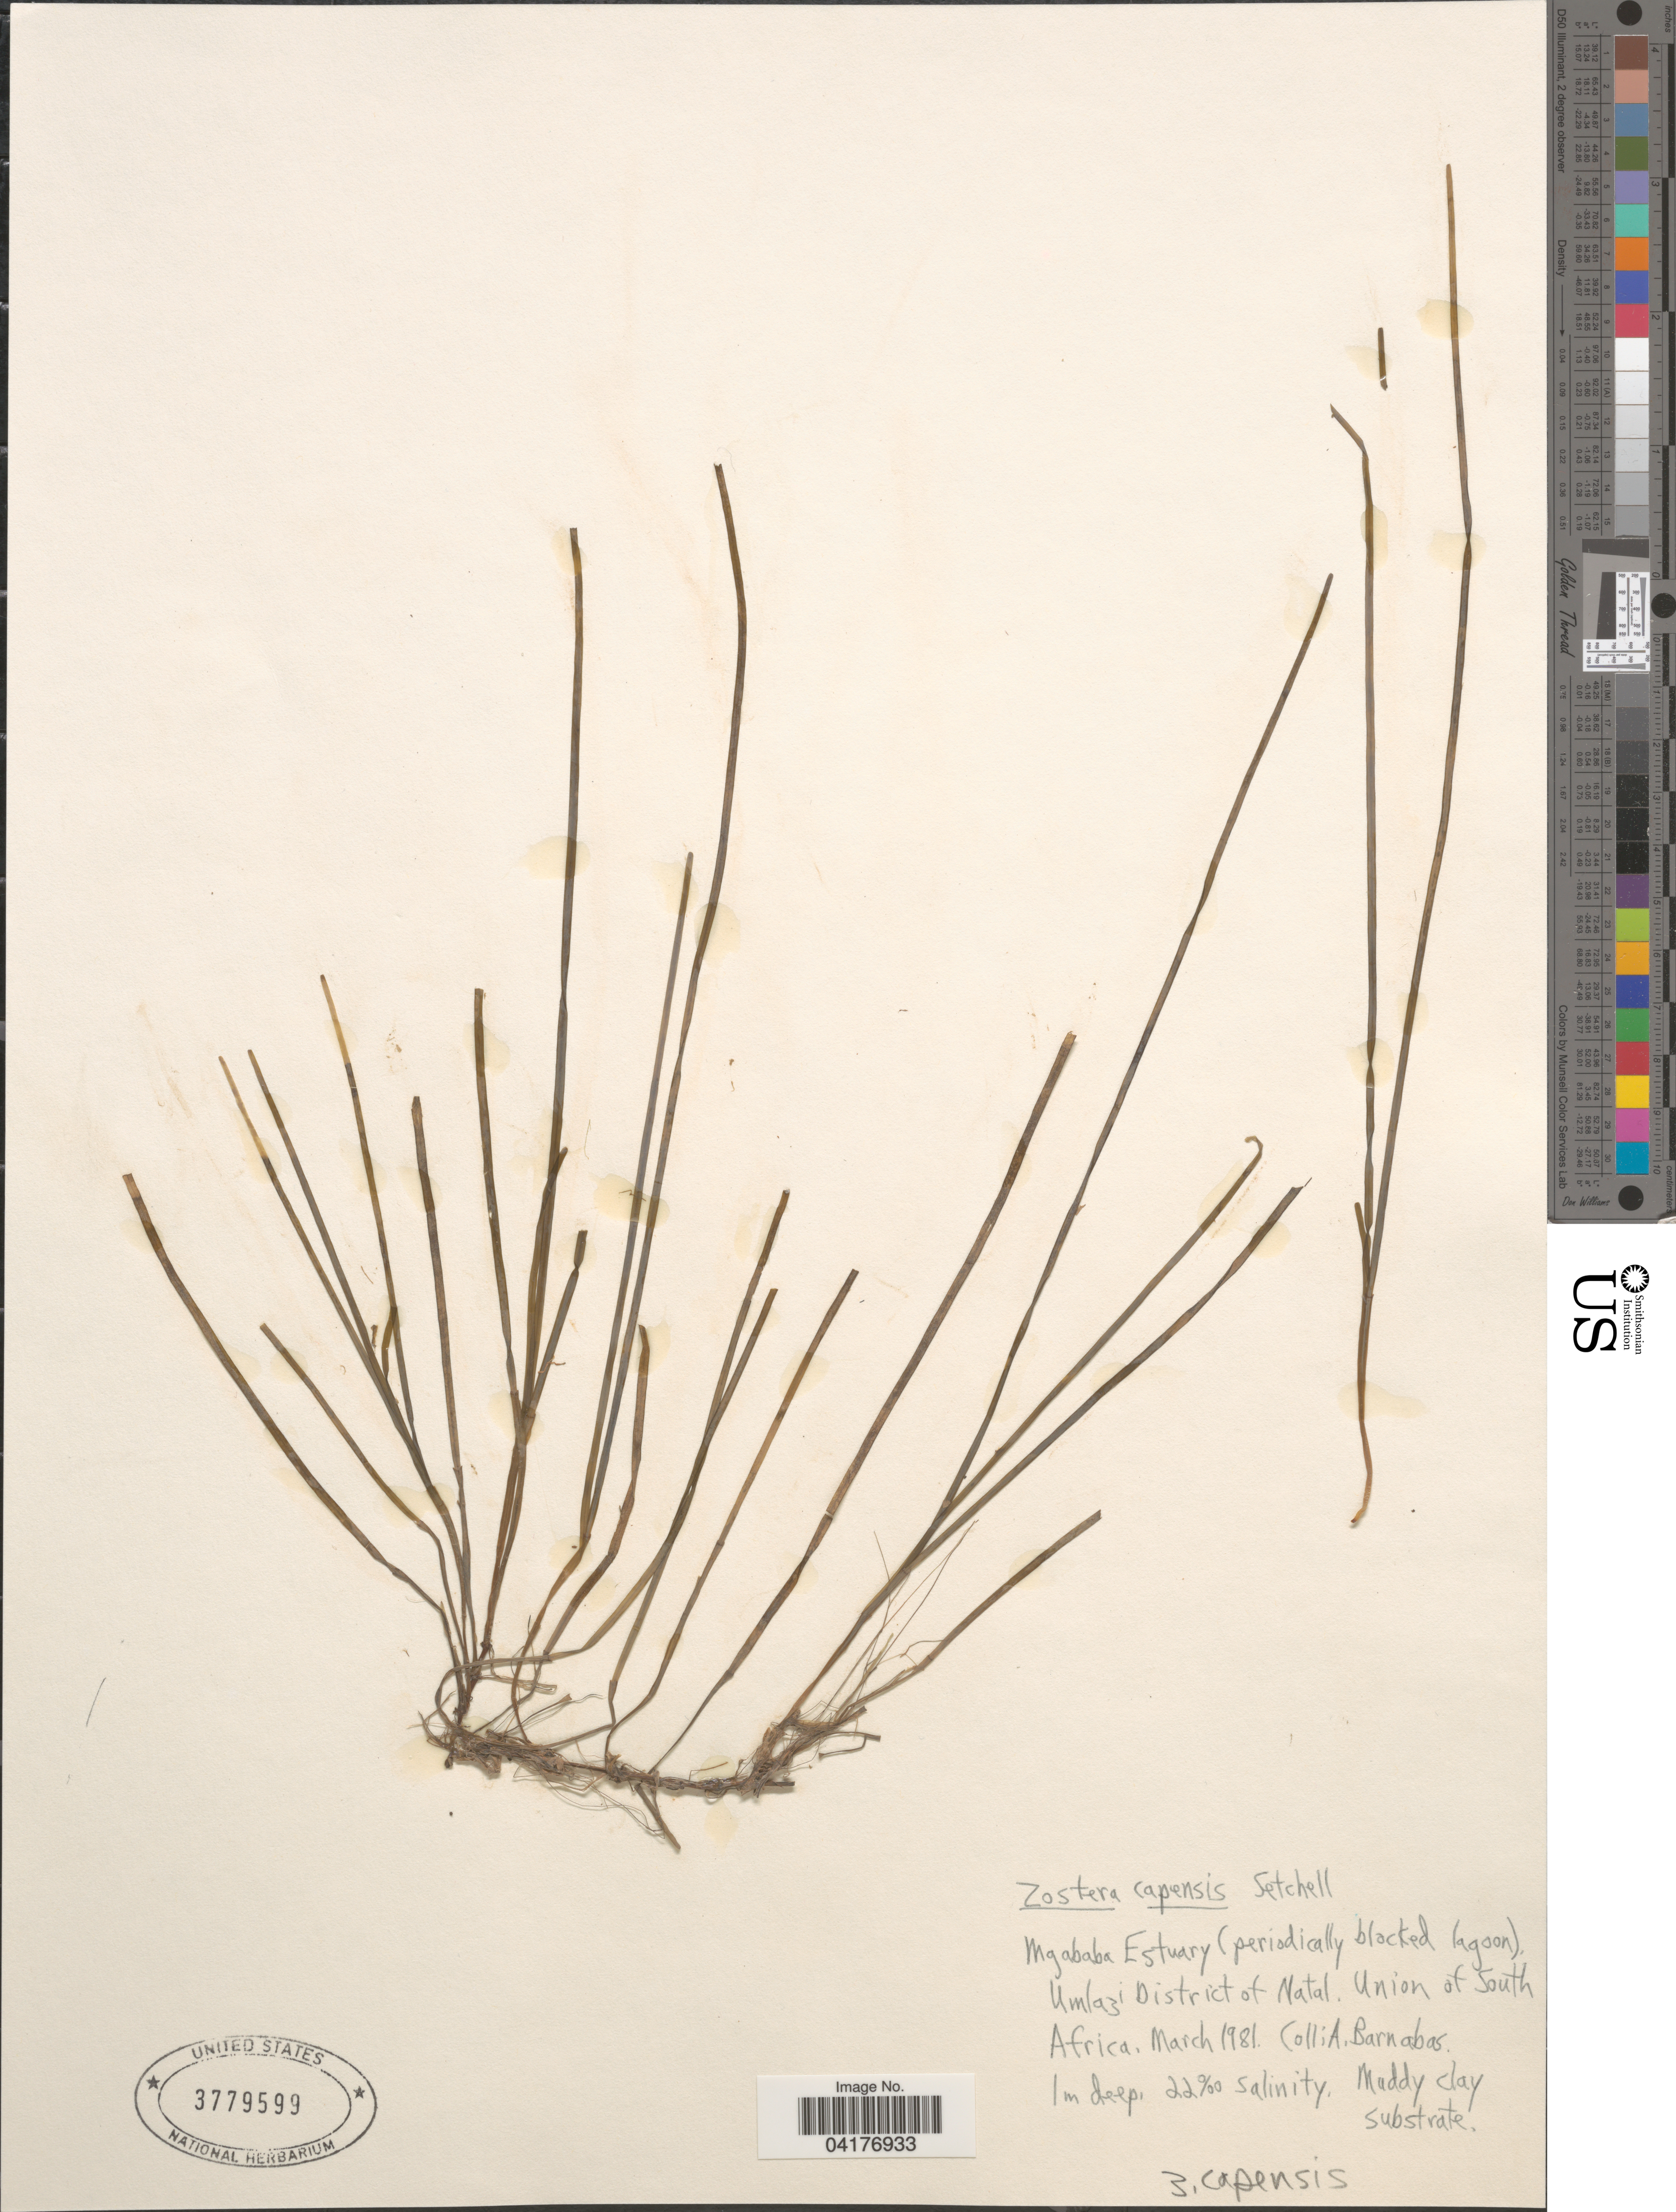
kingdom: Plantae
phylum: Tracheophyta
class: Liliopsida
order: Alismatales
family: Zosteraceae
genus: Zostera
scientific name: Zostera capensis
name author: Setch.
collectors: A. Barnabas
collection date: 1981-03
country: South Africa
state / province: KwaZulu-Natal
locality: Mgababa Estuary (periodically blacked lagoon), Umlazi District of Natal. Union of South Africa.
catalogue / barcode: US 3779599